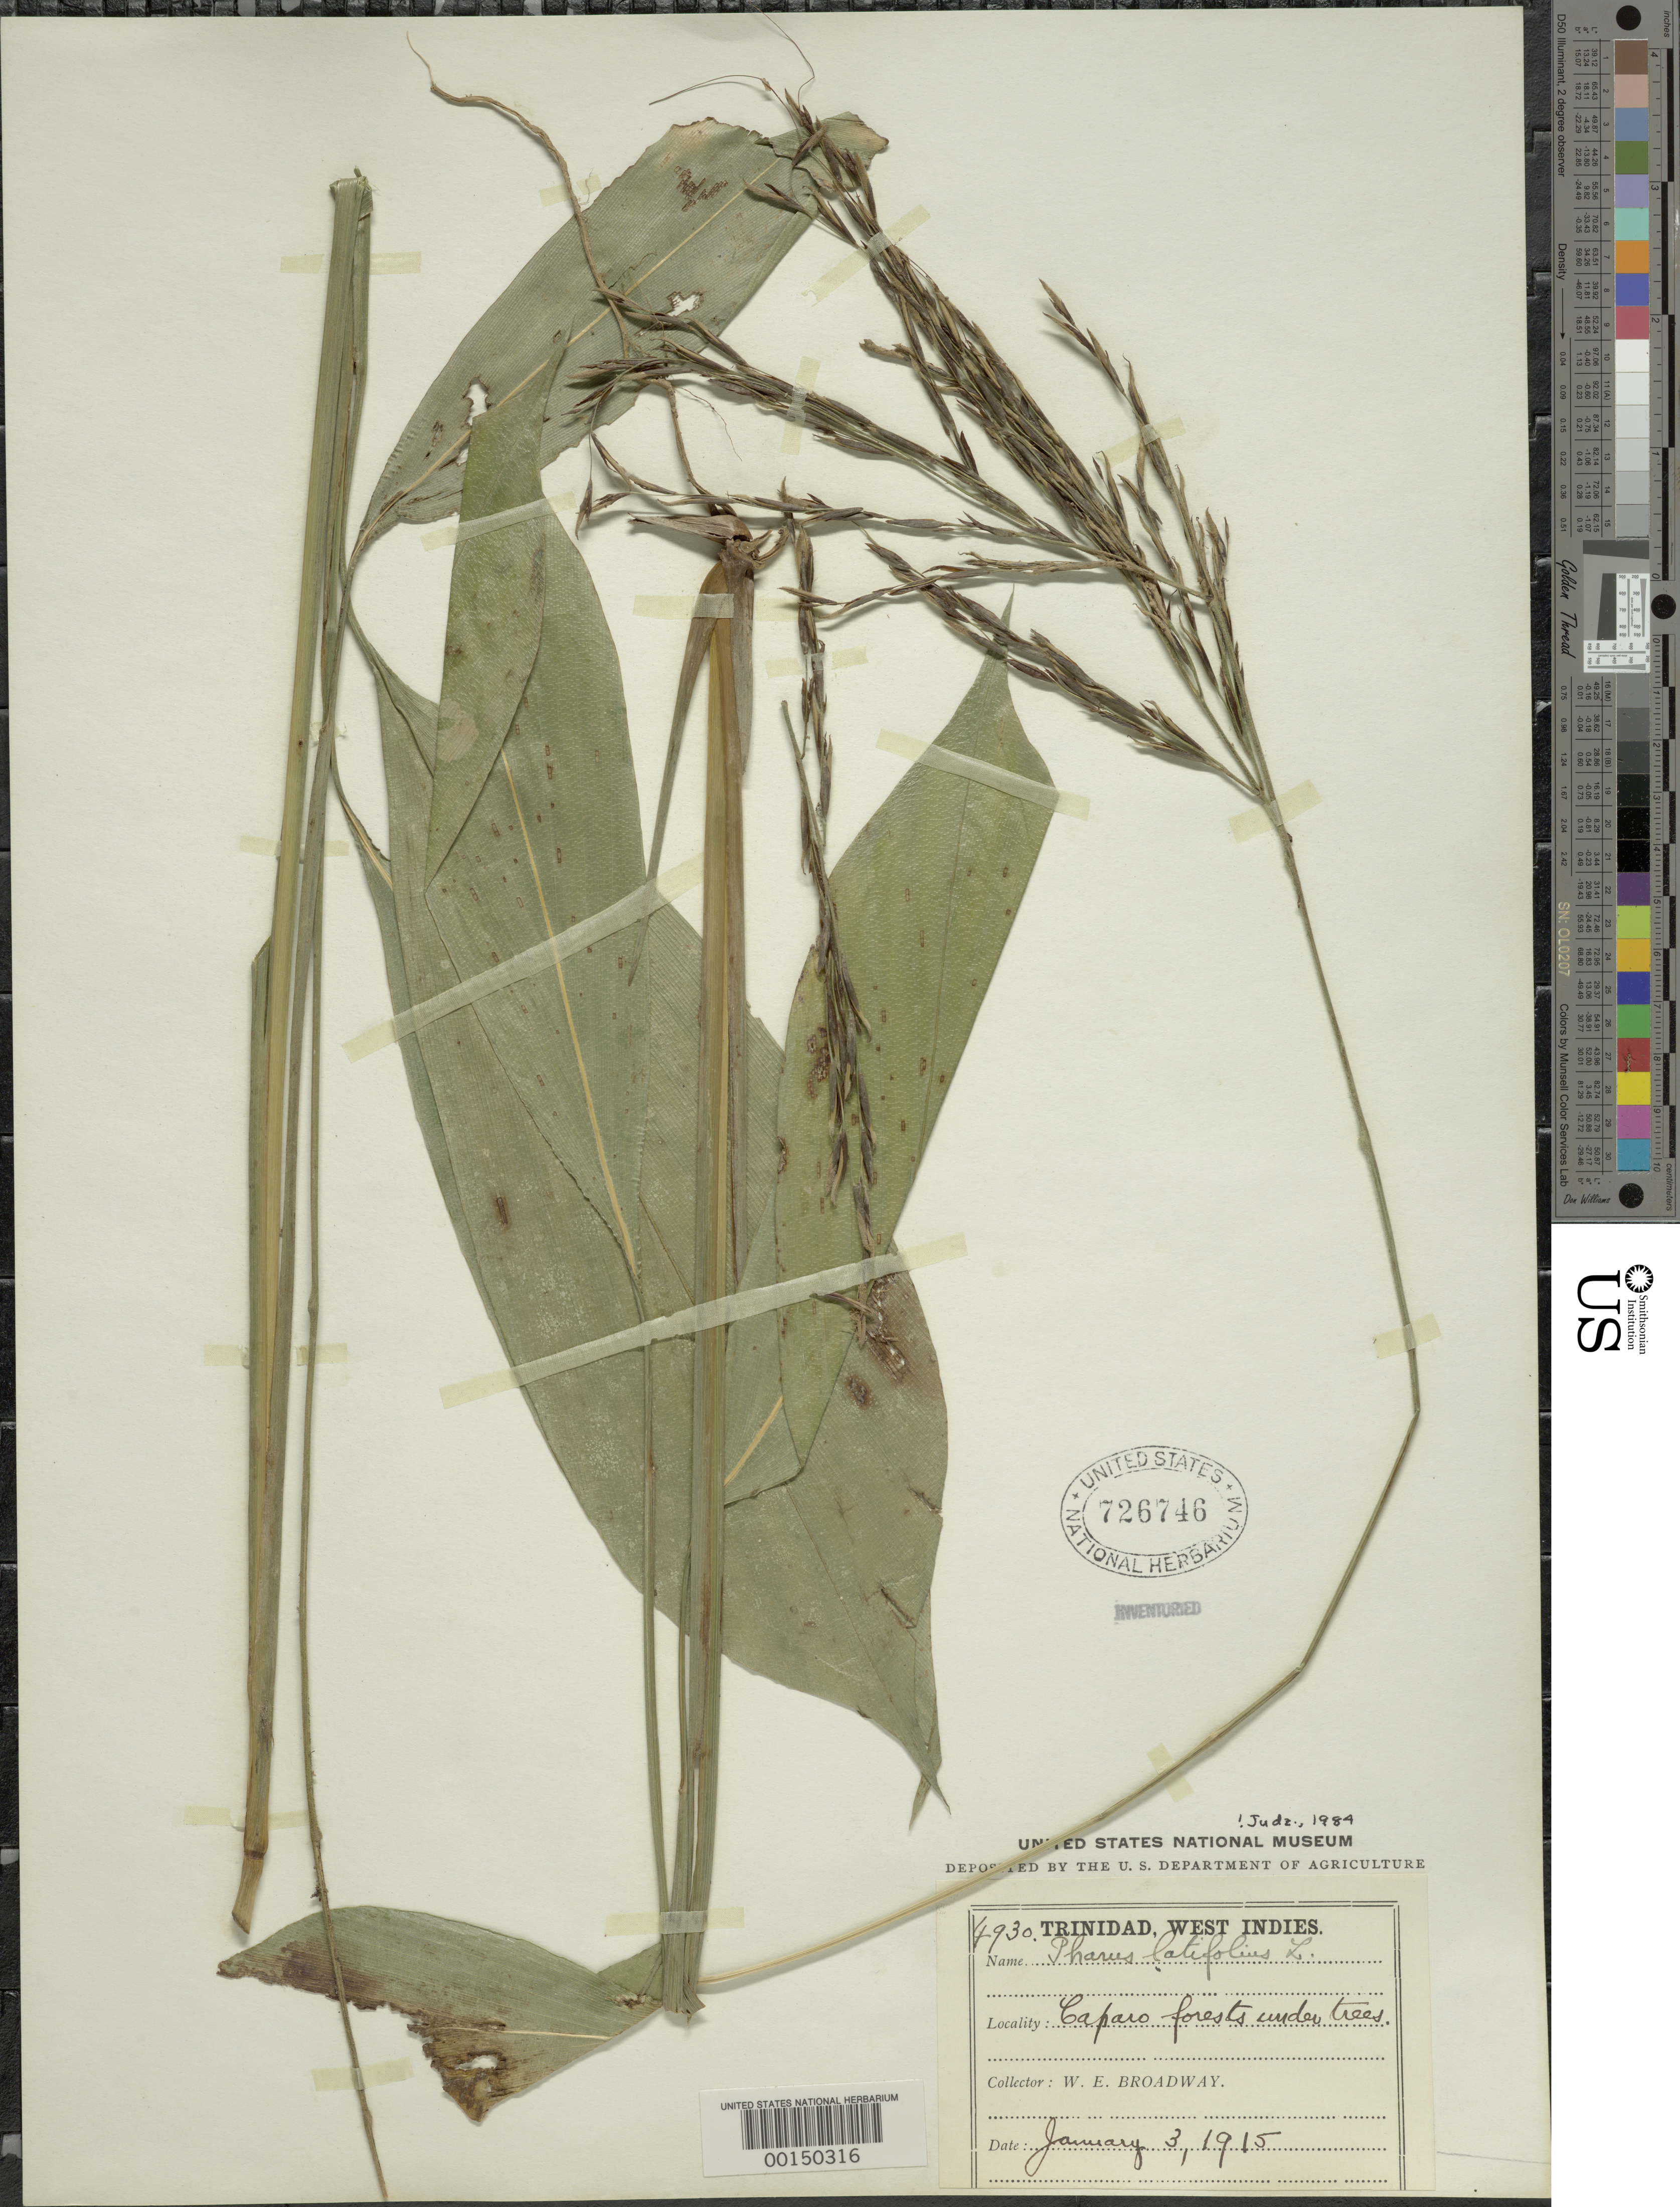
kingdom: Plantae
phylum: Tracheophyta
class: Liliopsida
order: Poales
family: Poaceae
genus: Pharus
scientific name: Pharus latifolius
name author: L.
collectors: W. E. Broadway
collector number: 4930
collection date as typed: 03 Jan 1915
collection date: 1915-01-03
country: Trinidad and Tobago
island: Trinidad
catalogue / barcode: US 726746